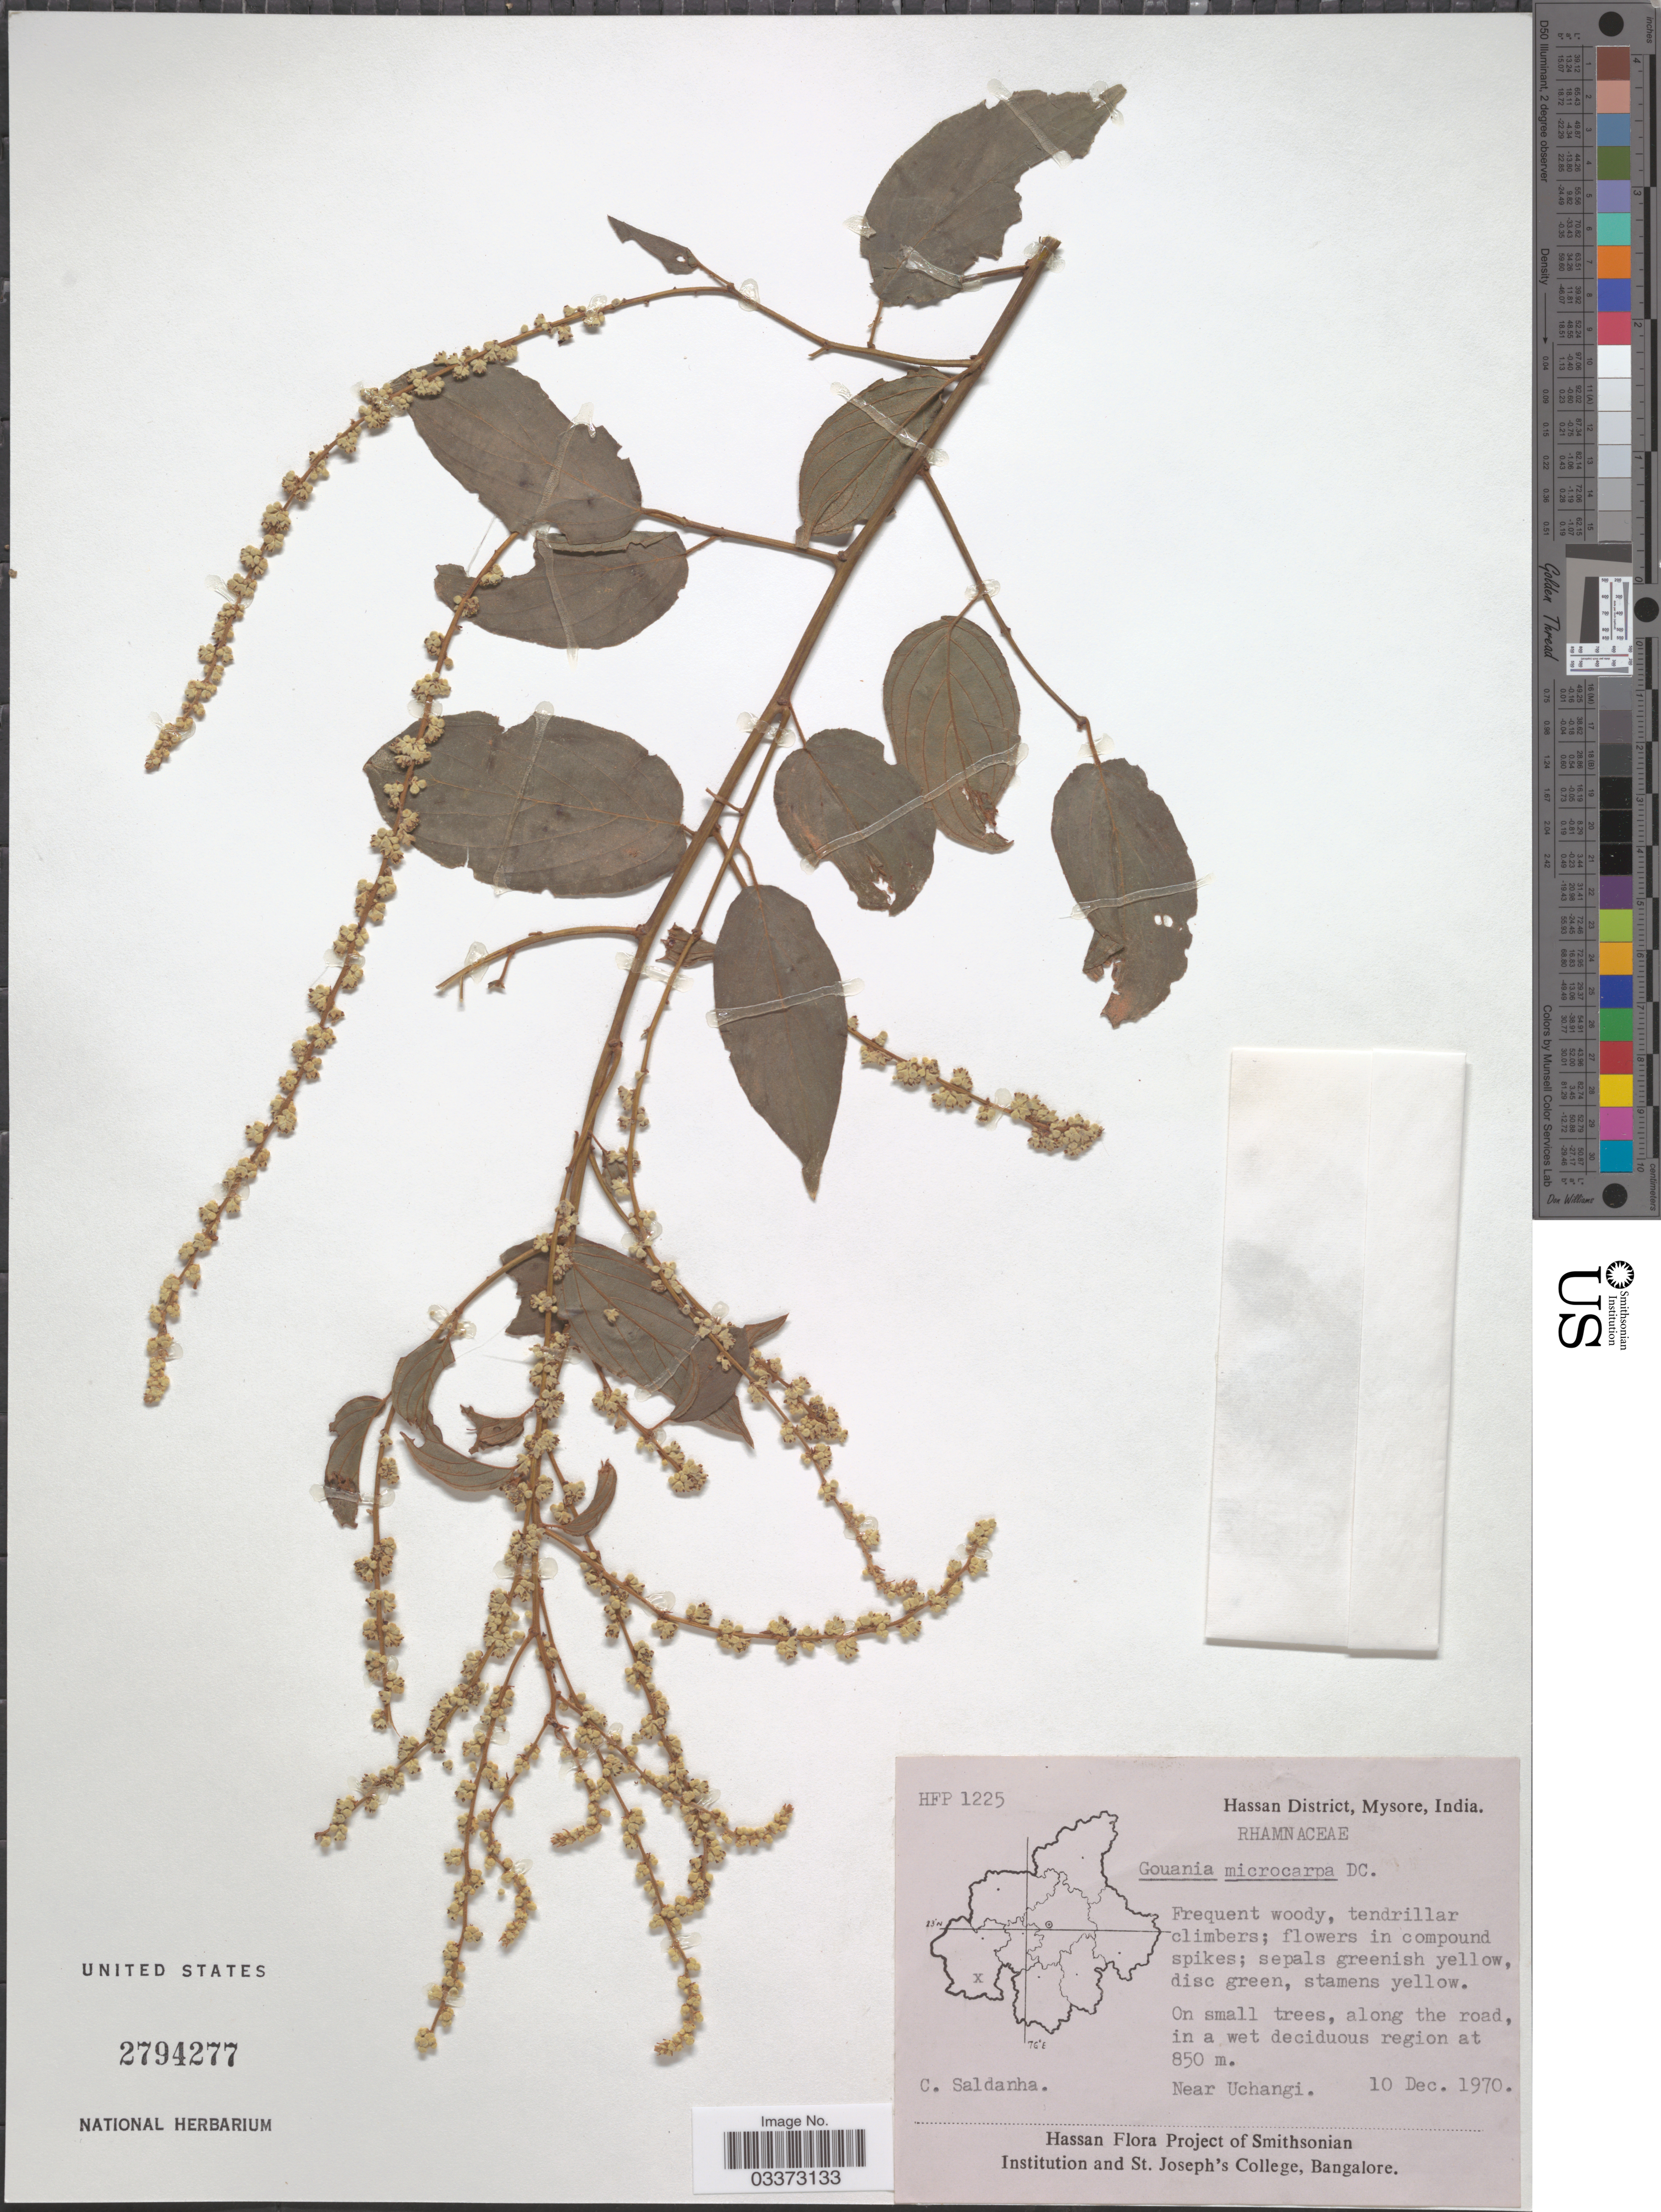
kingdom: Plantae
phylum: Tracheophyta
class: Magnoliopsida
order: Rosales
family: Rhamnaceae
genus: Gouania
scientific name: Gouania microcarpa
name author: DC.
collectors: C. Saldanha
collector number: HFP 1225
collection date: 1970-12-10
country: India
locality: Hassan District, Mysore. Along the road in a wet deciduous region. Near Uchangi.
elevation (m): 850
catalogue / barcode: US 2794277